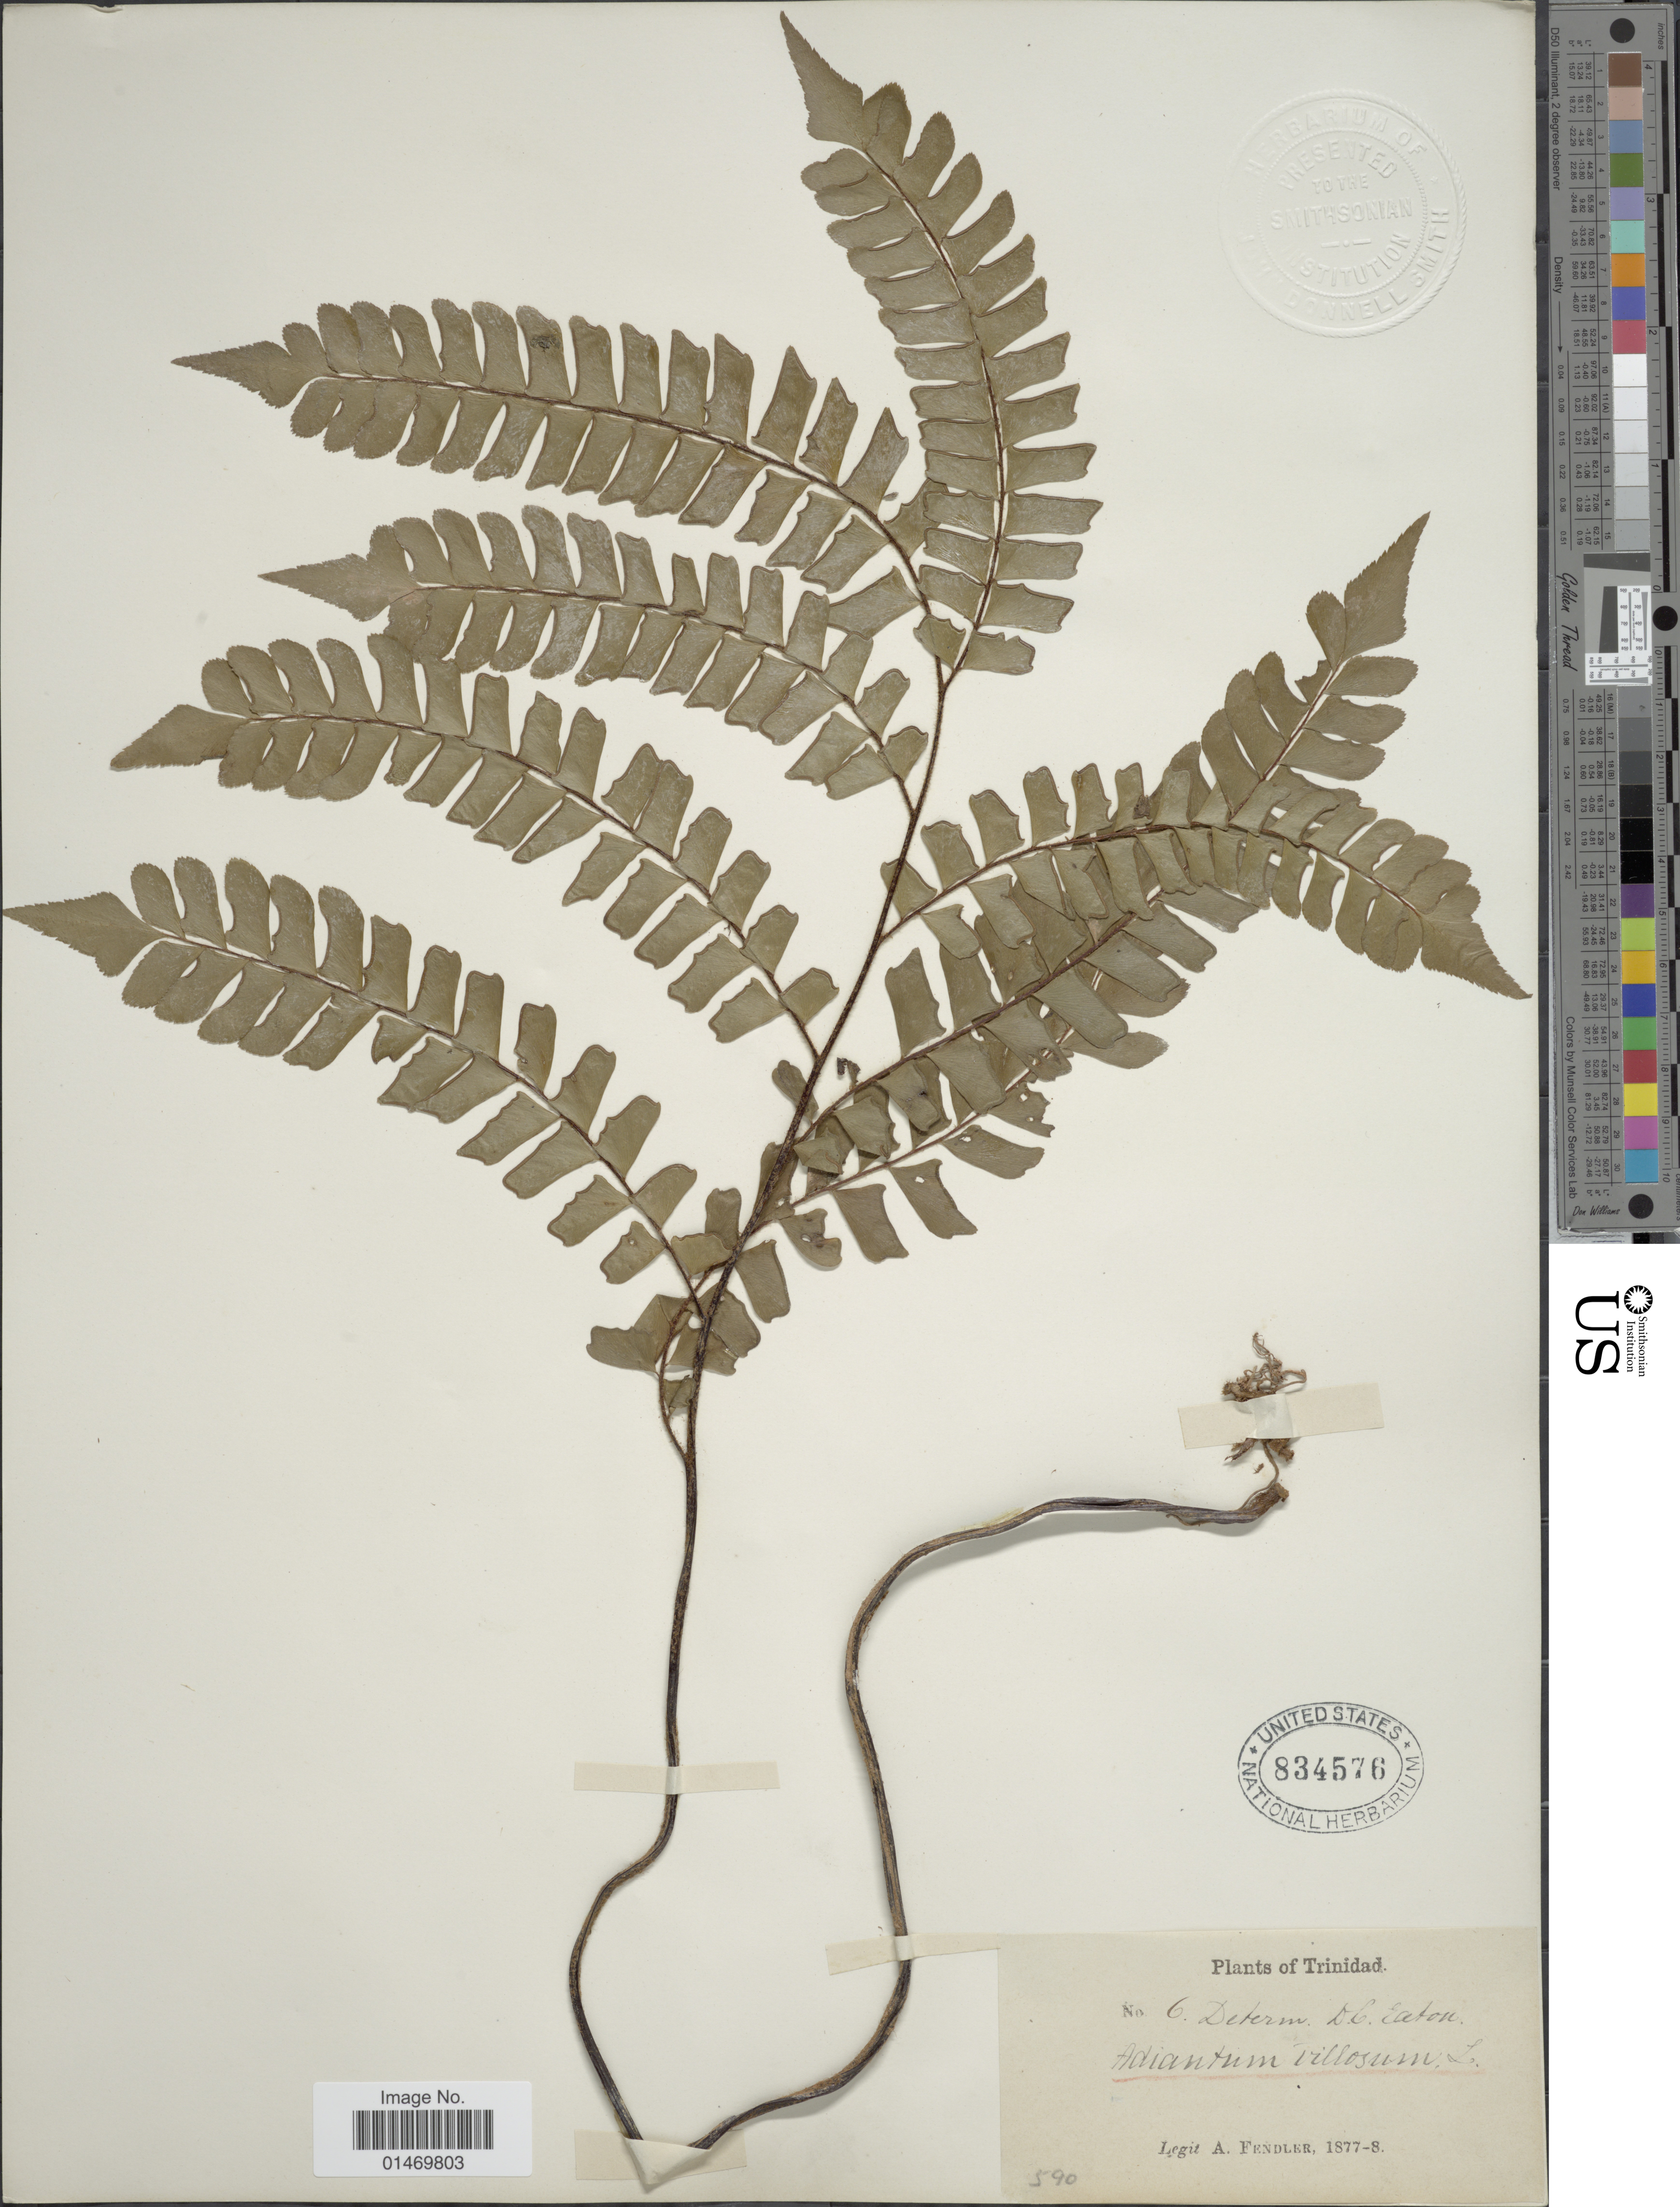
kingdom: Plantae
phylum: Tracheophyta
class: Polypodiopsida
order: Polypodiales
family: Pteridaceae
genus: Adiantum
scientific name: Adiantum villosum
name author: L.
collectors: A. Fendler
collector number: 6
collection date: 1877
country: Trinidad and Tobago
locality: Trinidad.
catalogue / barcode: US 834576